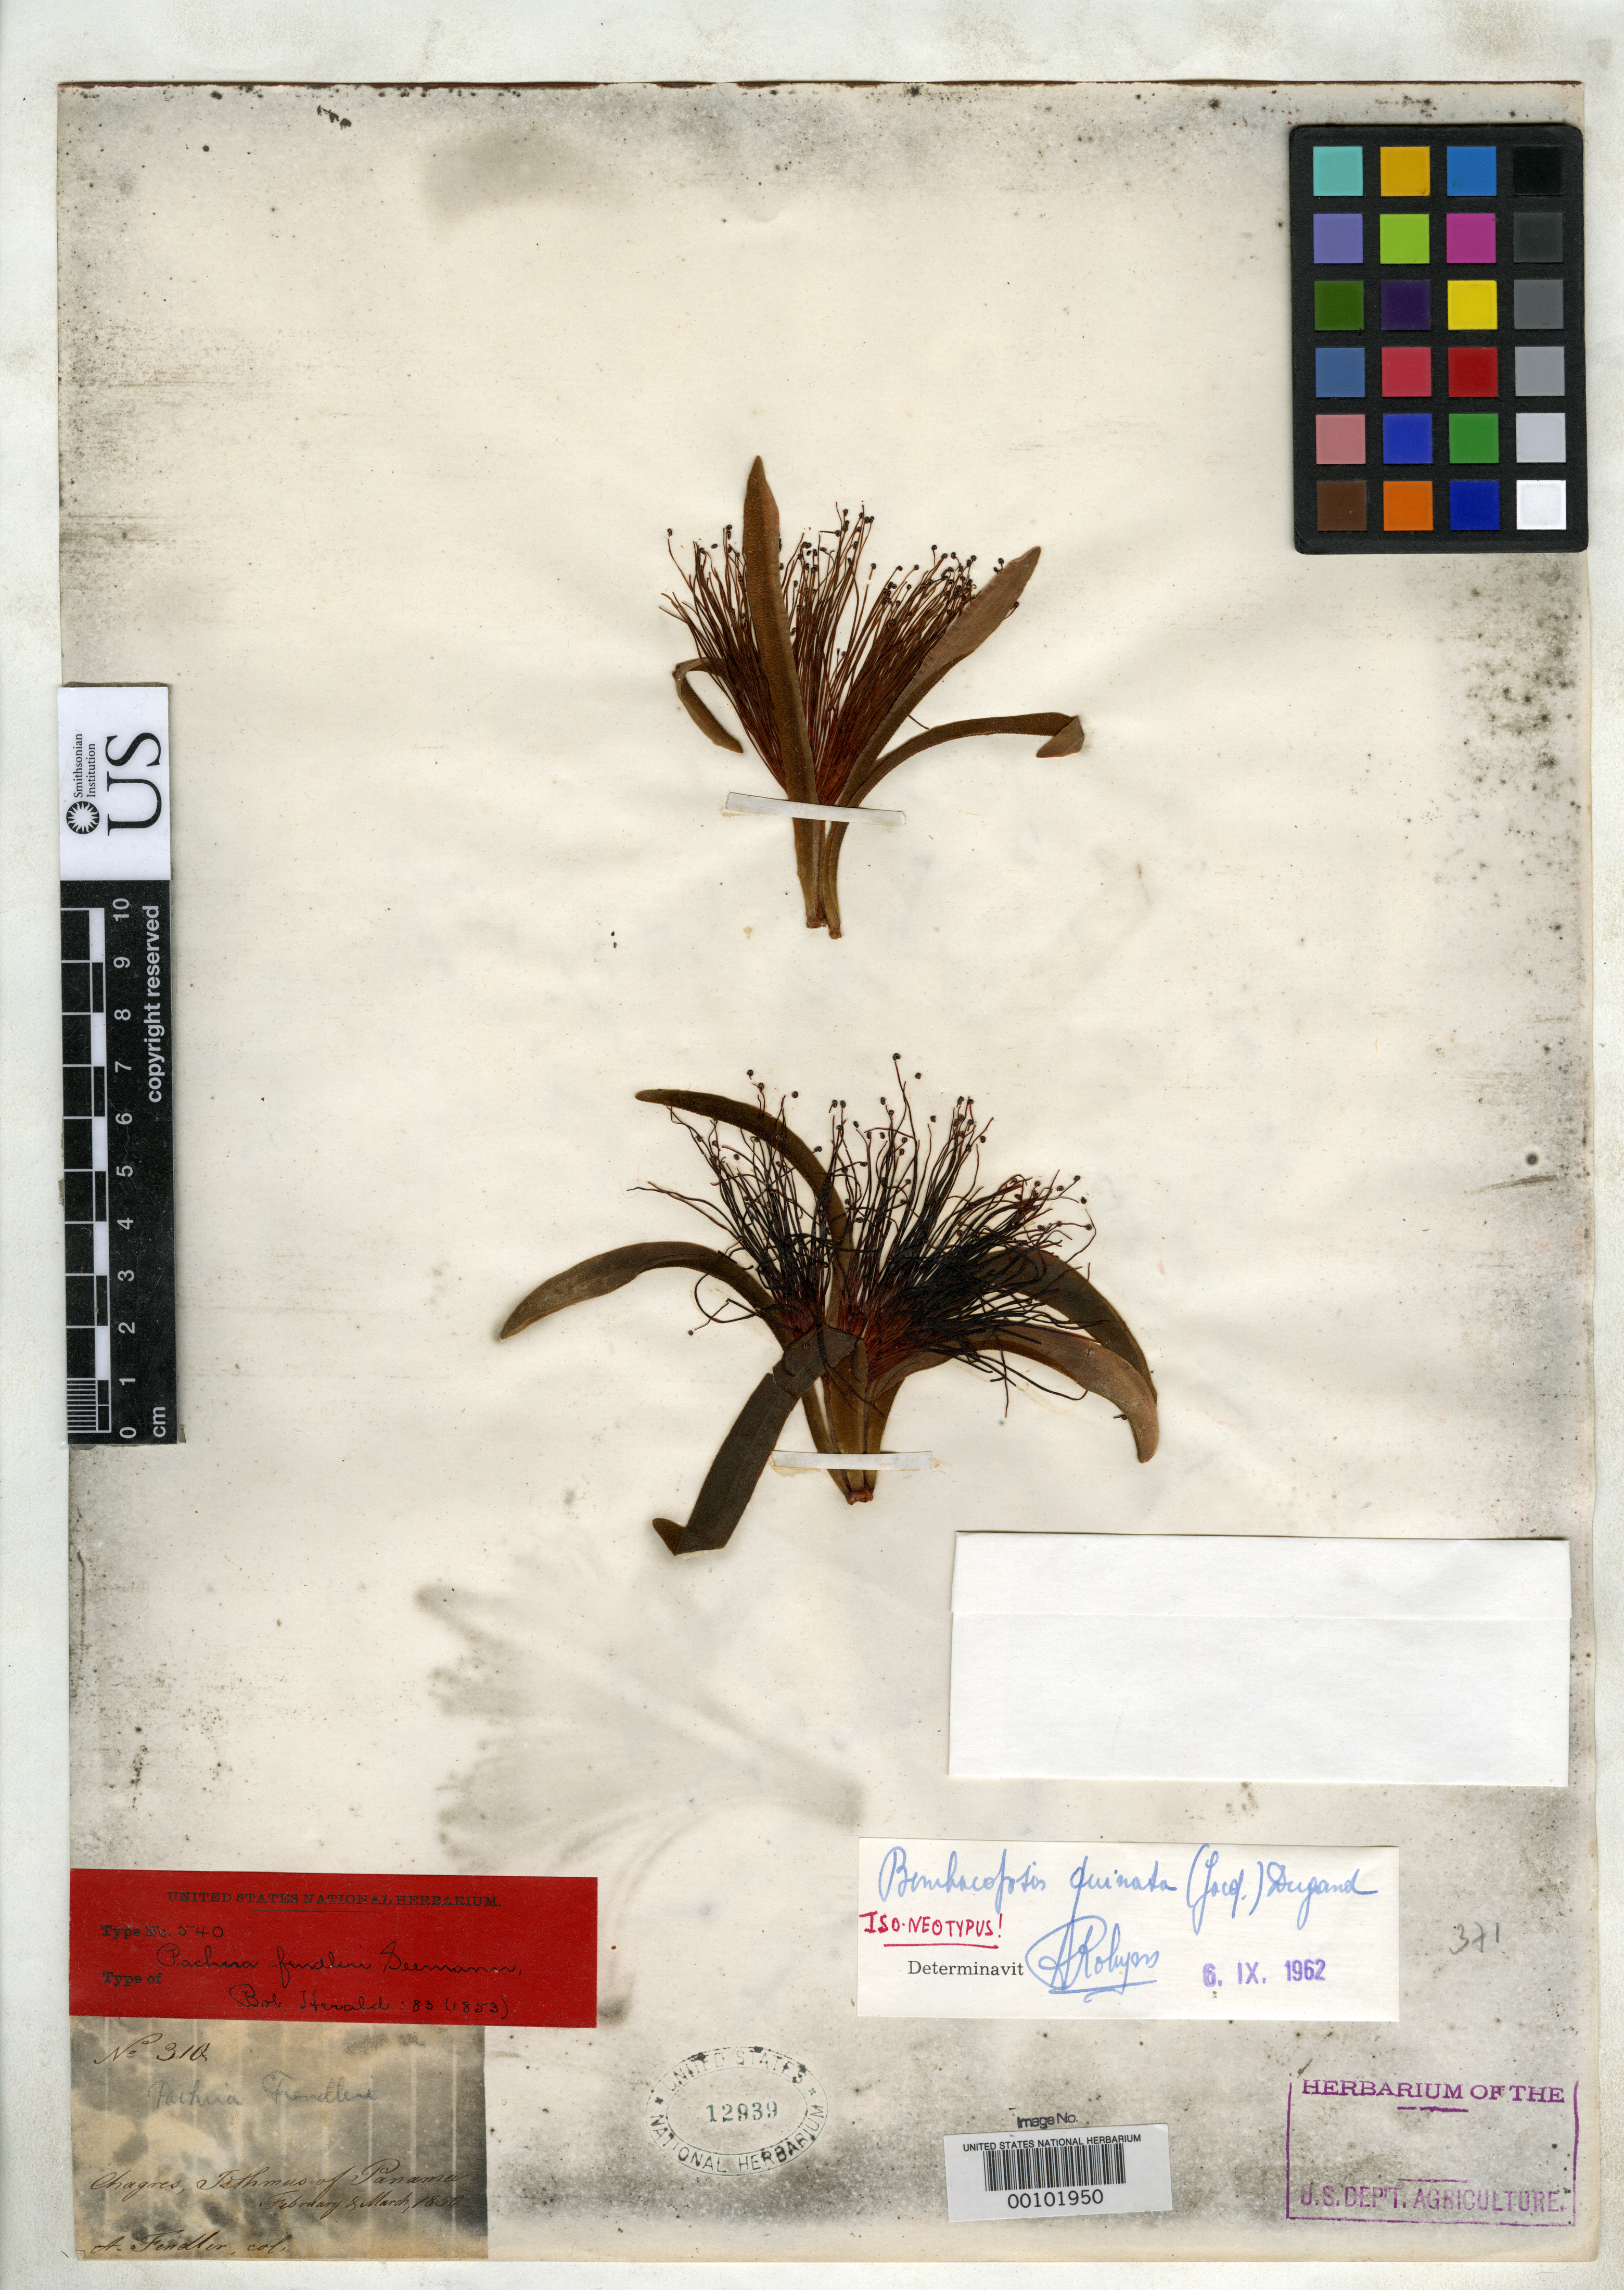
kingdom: Plantae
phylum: Tracheophyta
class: Magnoliopsida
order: Malvales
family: Malvaceae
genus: Pachira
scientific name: Pachira fendleri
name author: Seem.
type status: Isolectotype; Type Collection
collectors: A. Fendler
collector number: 310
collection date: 1850-02,1850-03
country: Panama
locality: Chagres, Isthmus of Panama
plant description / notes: Annotated by A. Robyns (1962) as isoneotype of Bombacopsis quinata (Jacq.) Dugand [basionym Bombax quinatum Jacq.]. For discussion of nomenclature and typification, see Alverson & Duarte 2015, Novon 24(2): 115-119, who note that Bombax quinatum Jacq. is a superfluous name (illegitimate renaming of Bombax ceiba L.) [and thus the neotypification by Robyns is illegitimate] and not conspecific with Pachira fendleri Seem.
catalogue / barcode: US 12939